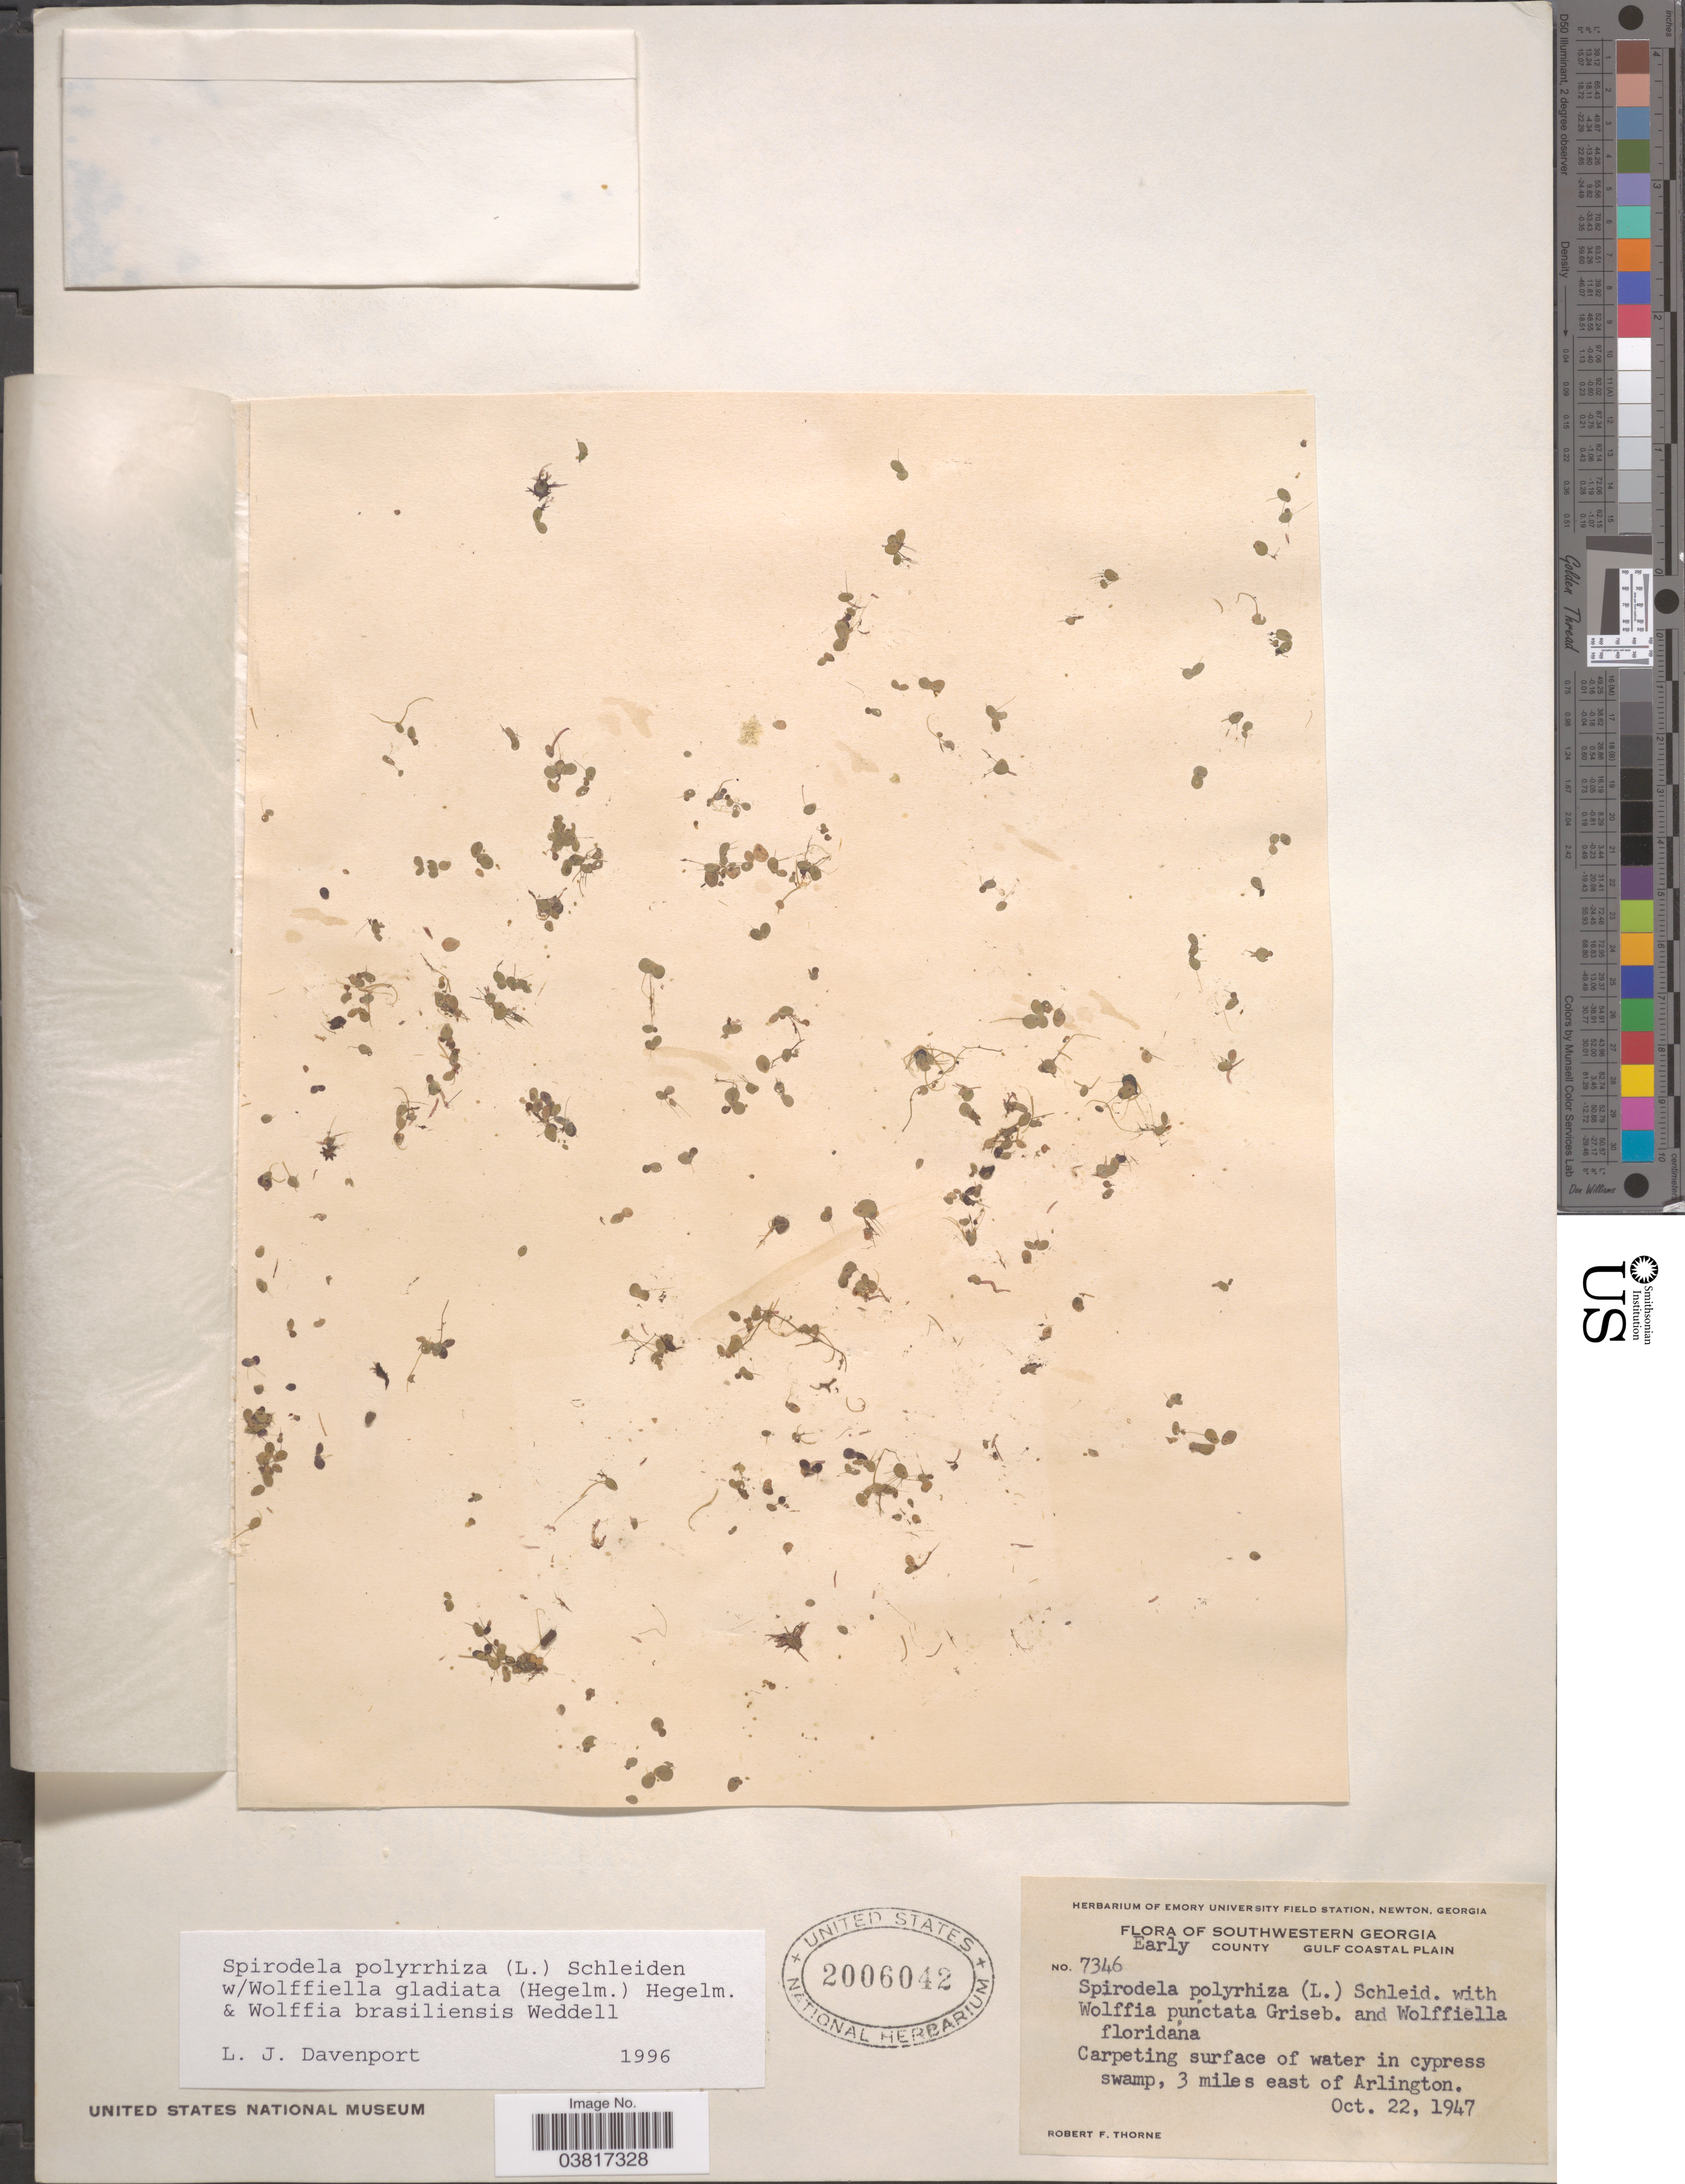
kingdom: Plantae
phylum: Tracheophyta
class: Liliopsida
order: Alismatales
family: Araceae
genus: Spirodela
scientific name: Spirodela polyrrhiza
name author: (L.) Schleid.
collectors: R. F. Thorne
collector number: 7346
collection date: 1947-10-22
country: United States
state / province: Georgia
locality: Southwestern Georgia. Early County Gulf Coastal Plain. Carpeting surface of water in cypress swamp, 3 miles east of Arlington.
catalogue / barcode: US 2006042